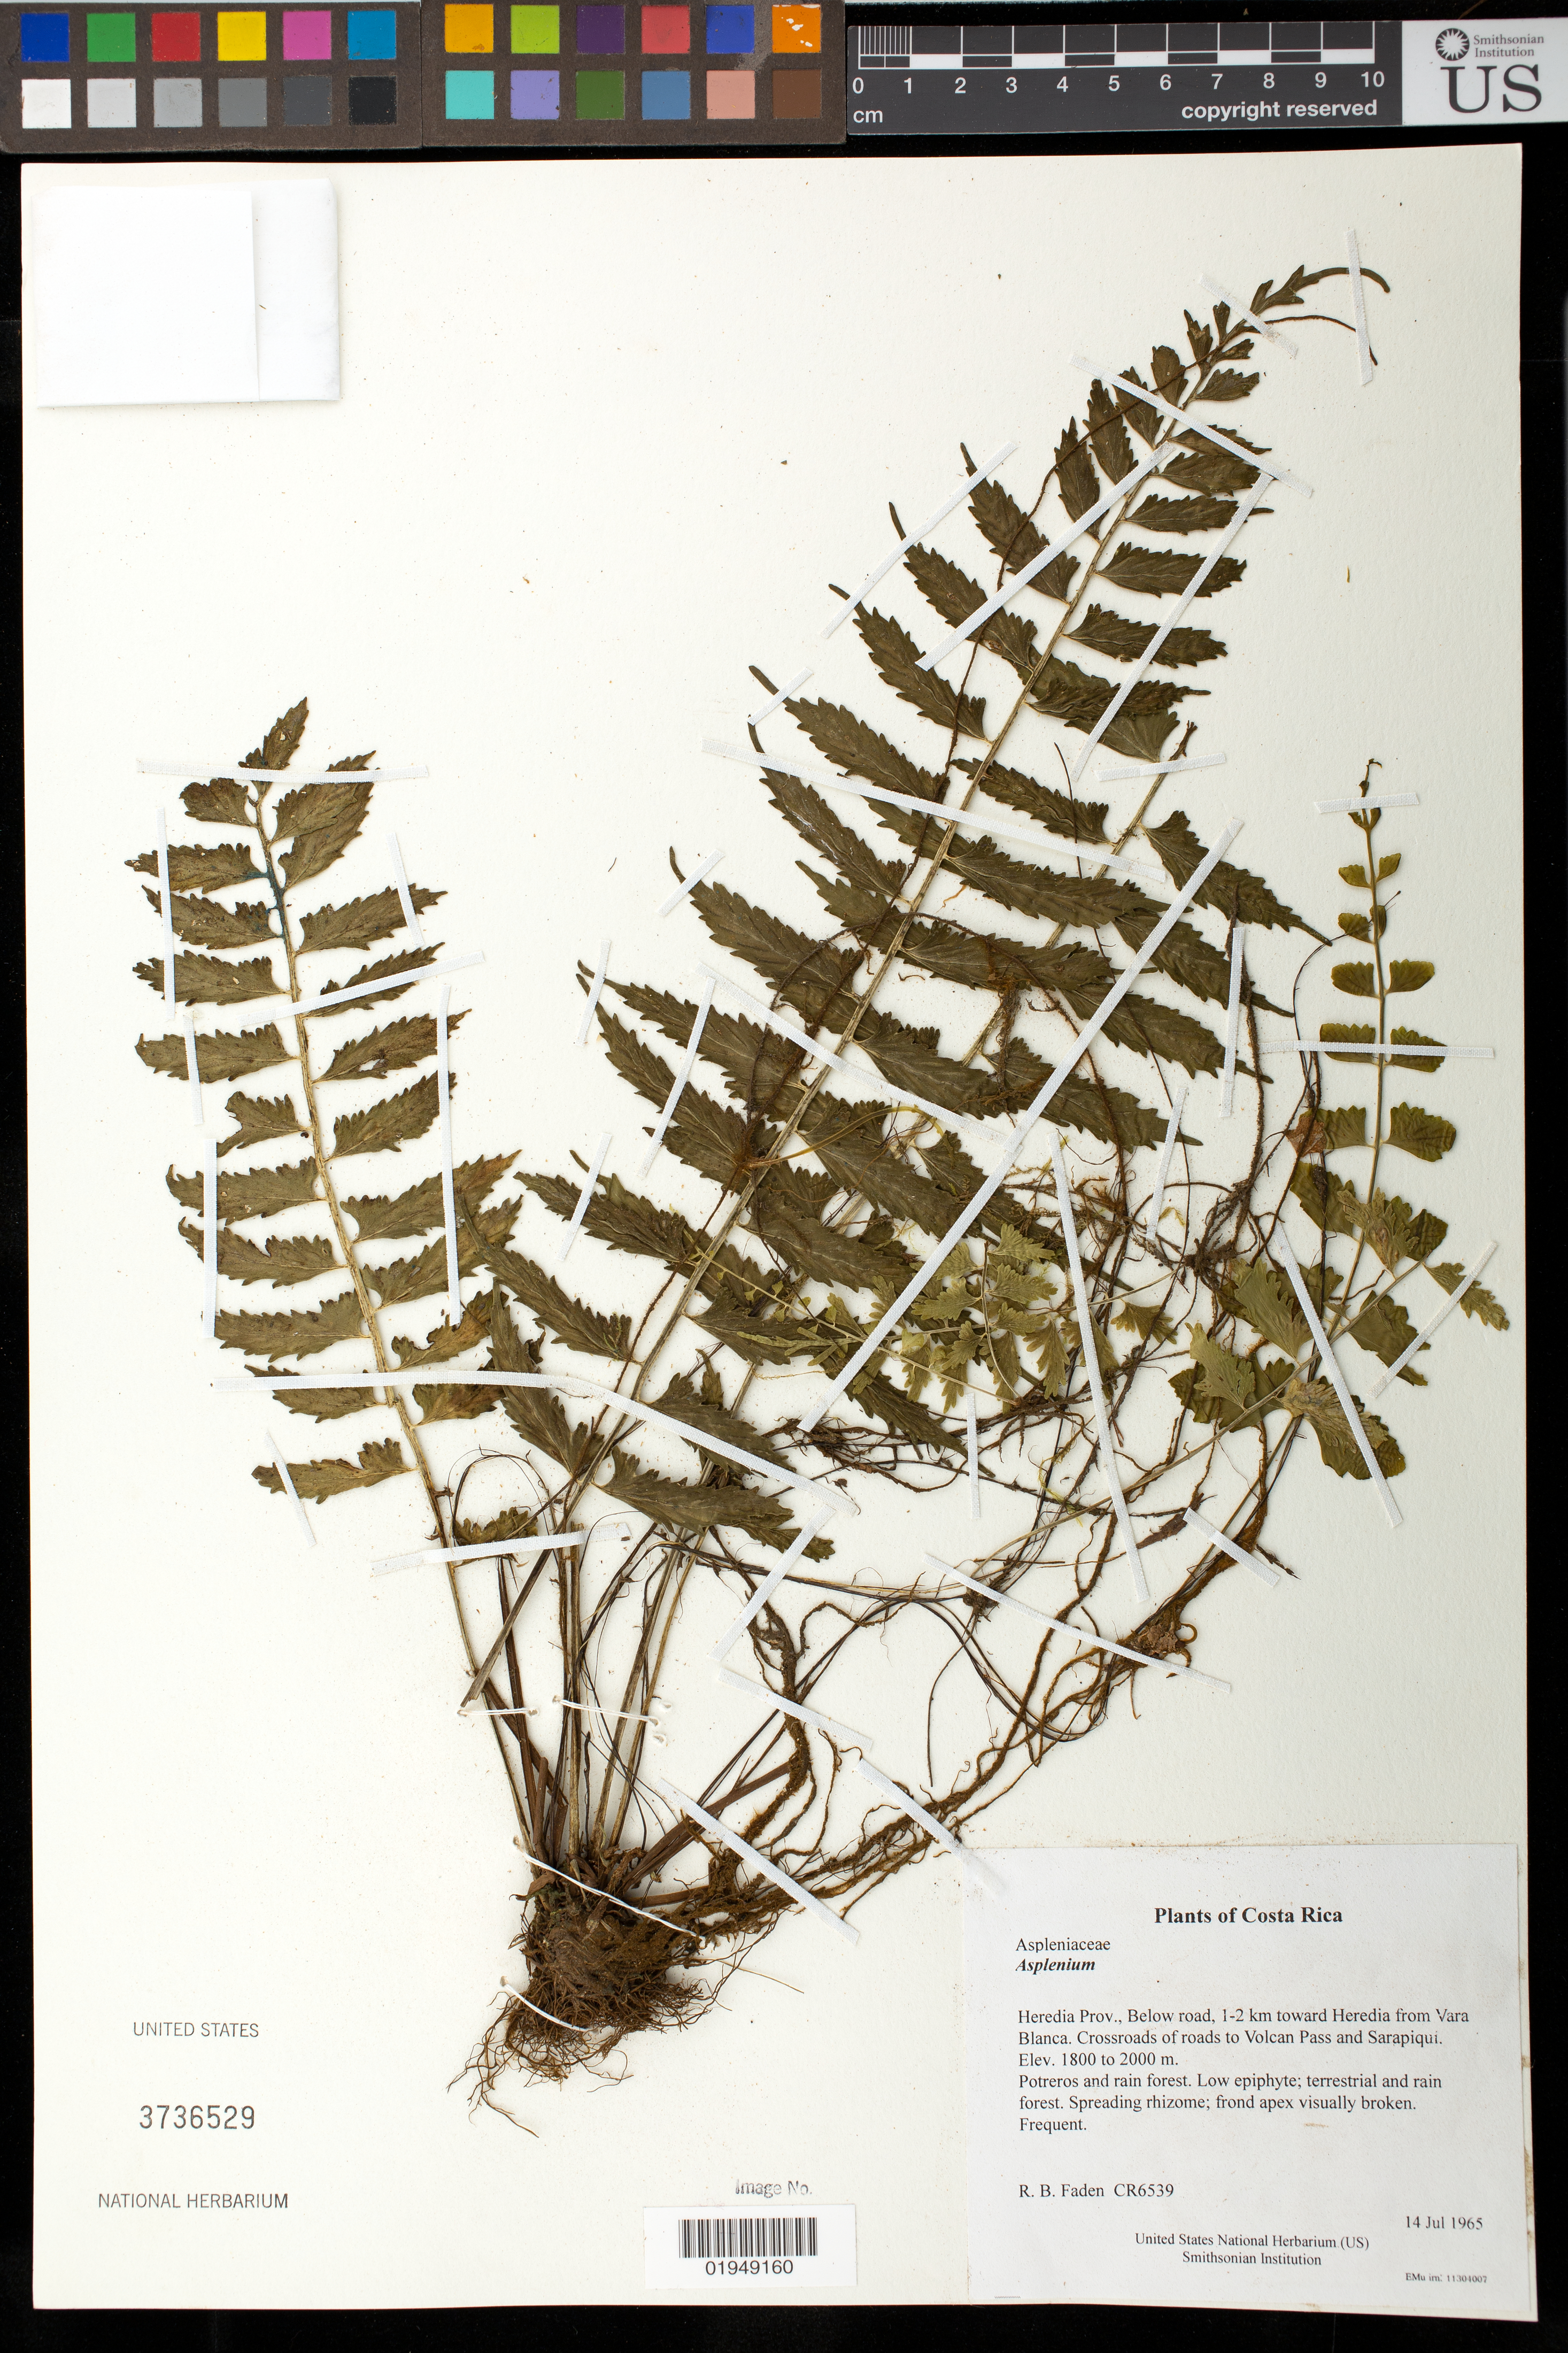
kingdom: Plantae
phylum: Tracheophyta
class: Polypodiopsida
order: Polypodiales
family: Aspleniaceae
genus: Asplenium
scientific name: Asplenium sp.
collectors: R. B. Faden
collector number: CR6539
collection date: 1965-07-14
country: Costa Rica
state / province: Heredia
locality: Below road, 1-2 km toward Heredia from Vara Blanca. Crossroads of roads to Volcan Pass and Sarapiquí.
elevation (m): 1800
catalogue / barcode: US 3736529